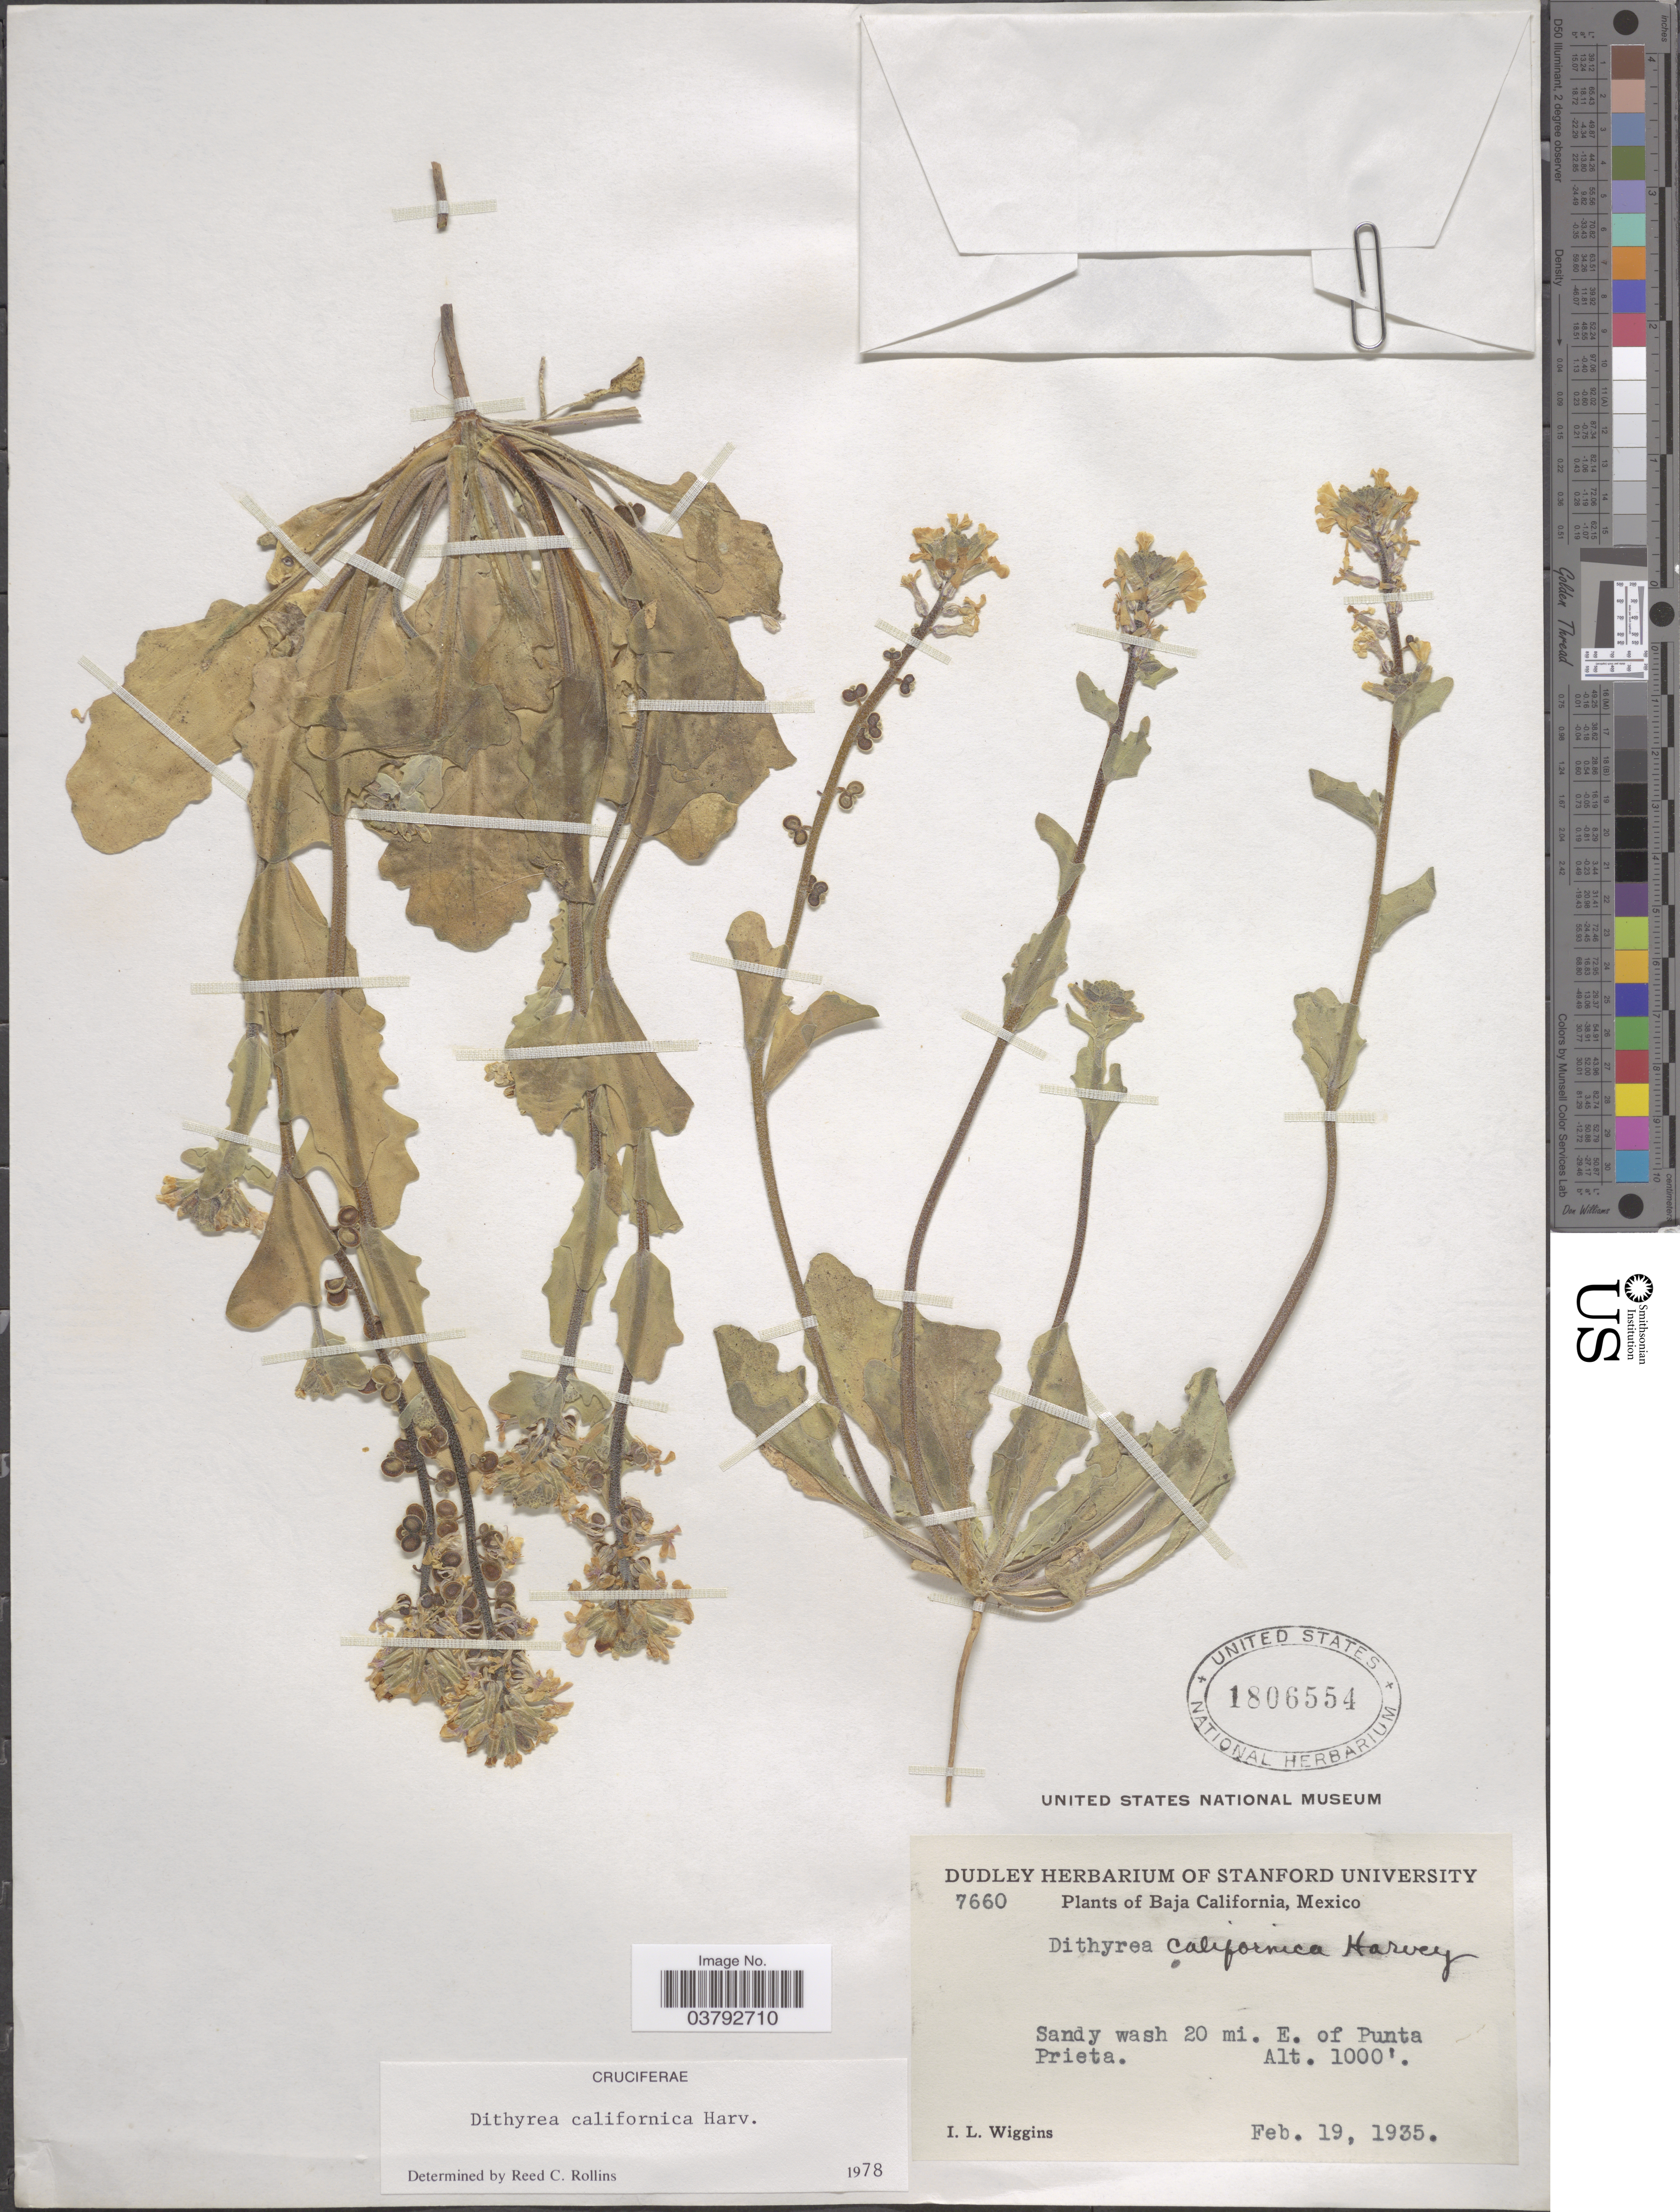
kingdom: Plantae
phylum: Tracheophyta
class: Magnoliopsida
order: Brassicales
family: Brassicaceae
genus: Dithyrea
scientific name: Dithyrea californica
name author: Harv.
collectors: I. L. Wiggins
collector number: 7660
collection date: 1935-02-19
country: Mexico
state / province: Baja California Norte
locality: Sandy wash 20 mi. E. of Punta Prieta.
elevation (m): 305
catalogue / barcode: US 1806554